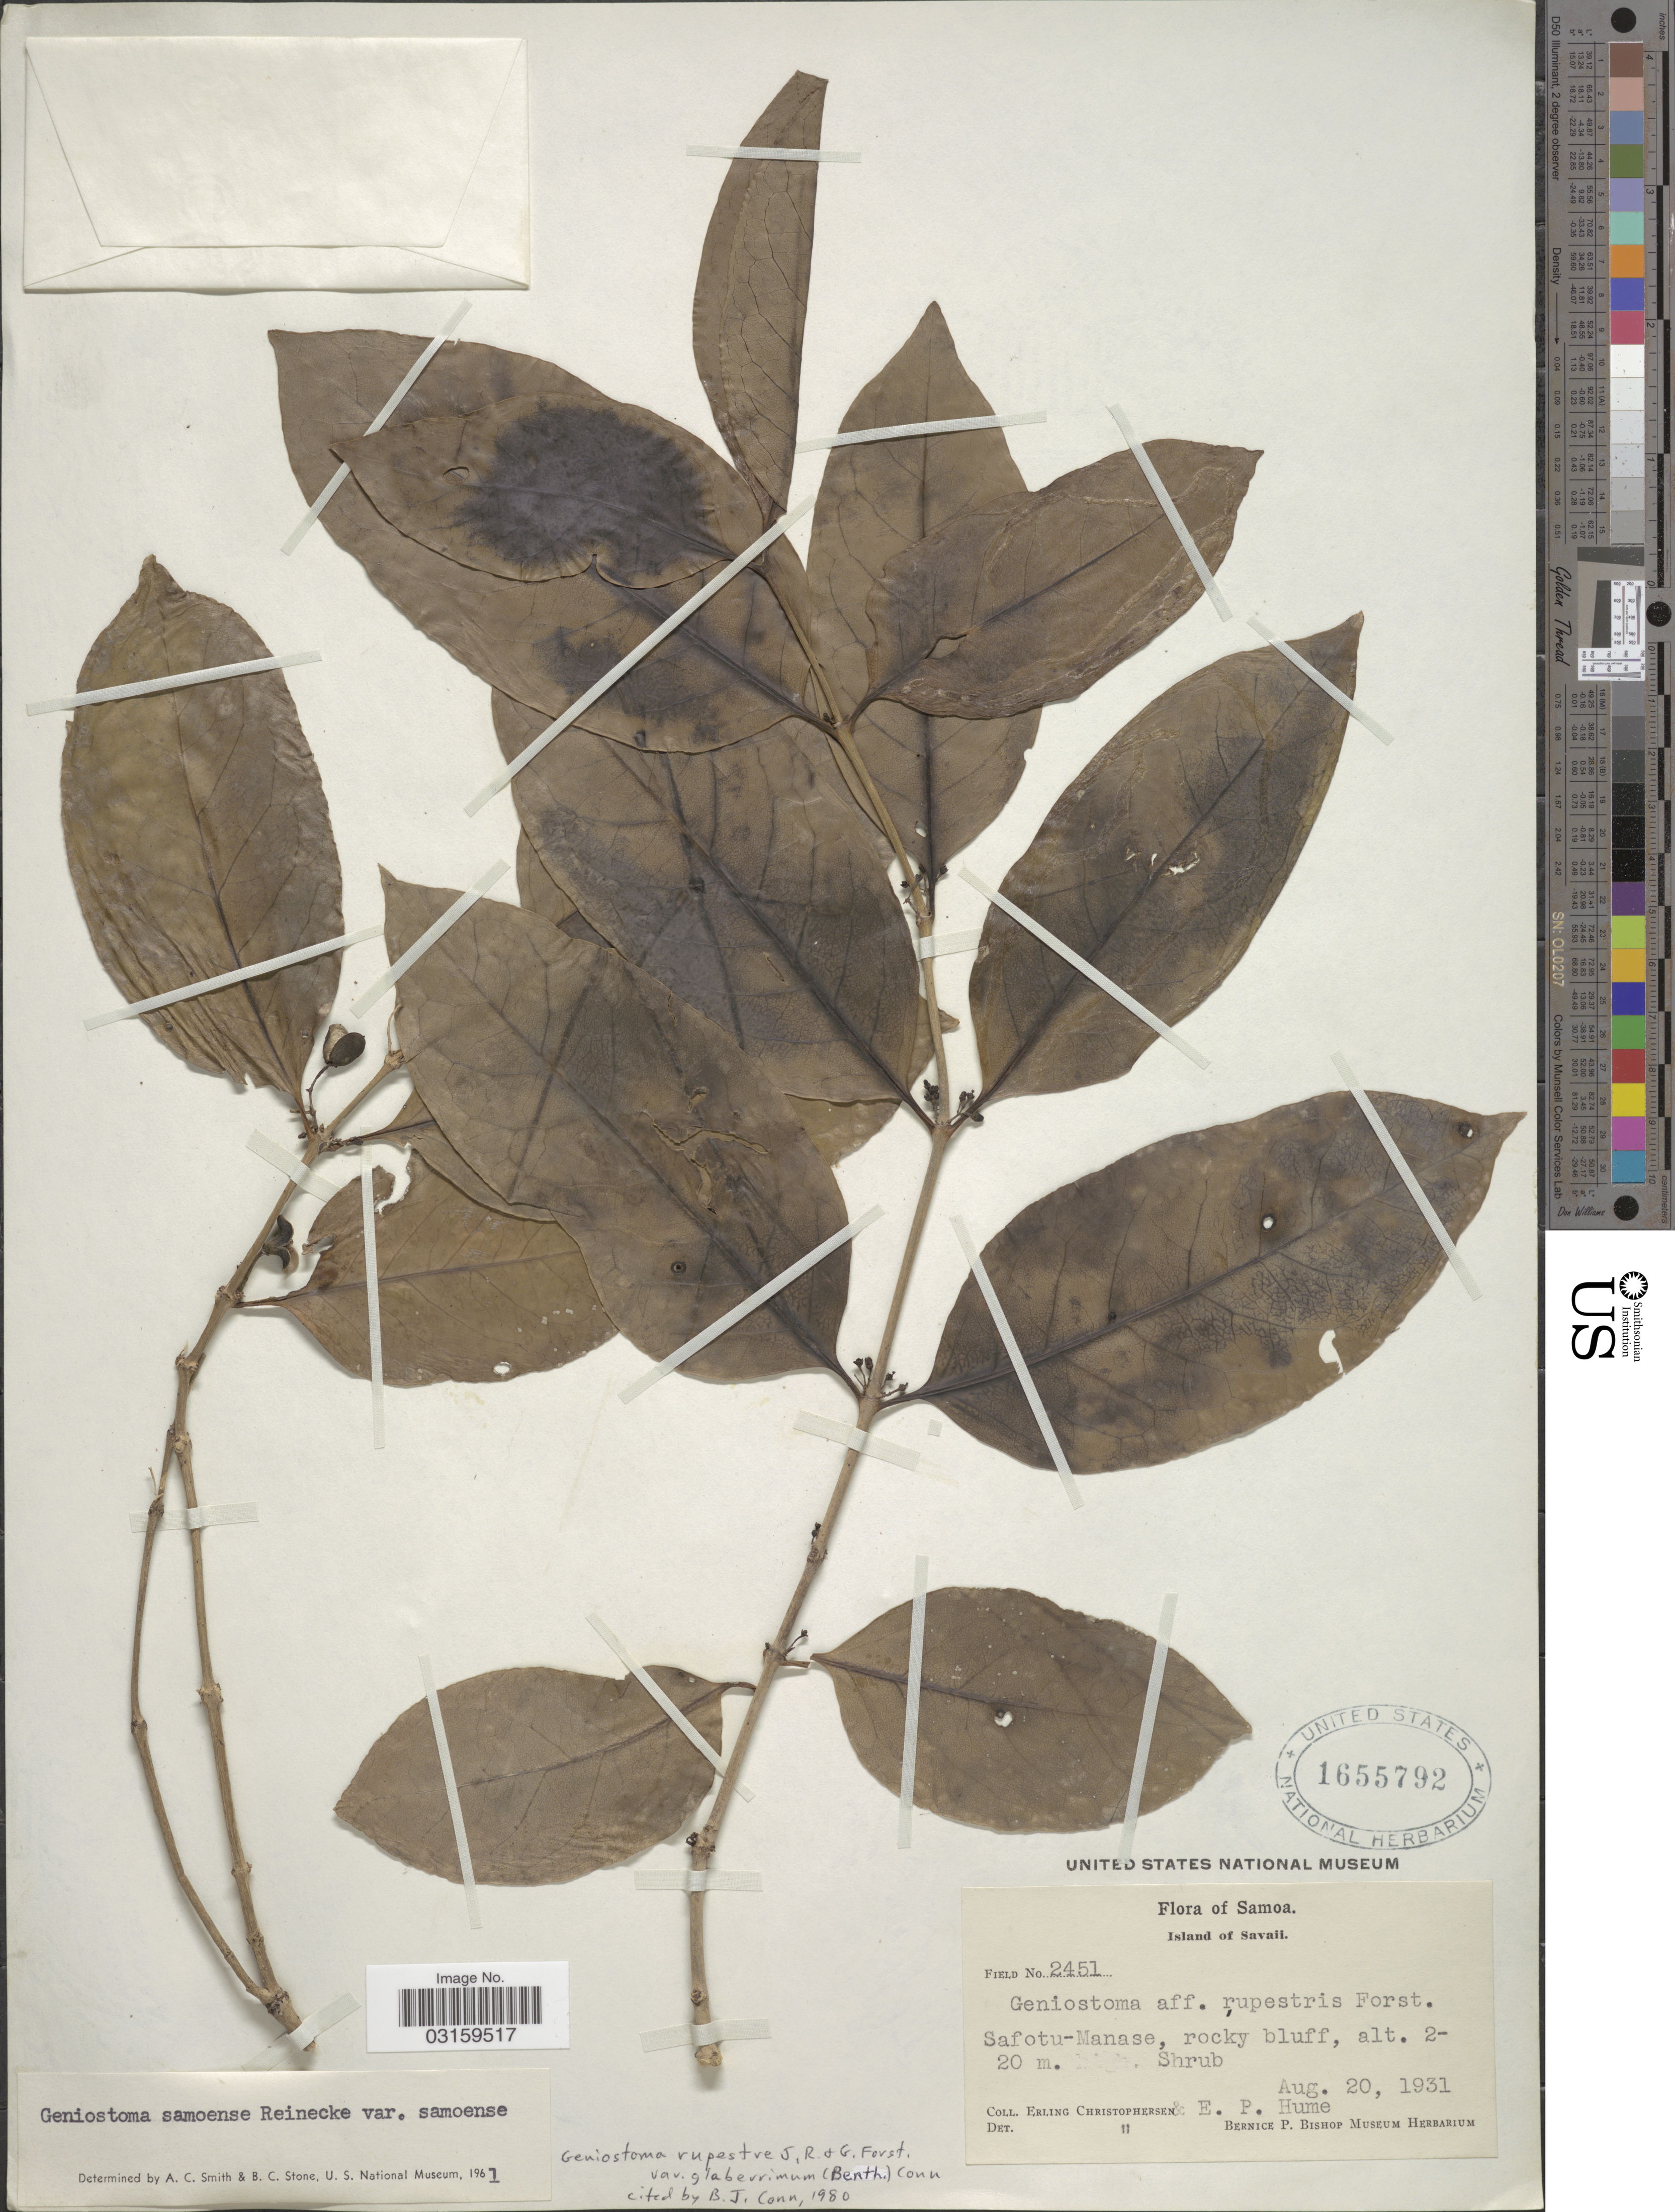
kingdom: Plantae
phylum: Tracheophyta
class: Magnoliopsida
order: Gentianales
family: Loganiaceae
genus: Geniostoma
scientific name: Geniostoma rupestre var. glaberrimum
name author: J.R. Forst. & G. Forst.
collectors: E. Christophersen & E. P. Hume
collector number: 2451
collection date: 1931-08-20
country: Samoa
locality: Samoa. Island of Savaii. Safotu-Manase, rocky bluff.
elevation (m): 2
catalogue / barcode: US 1655792